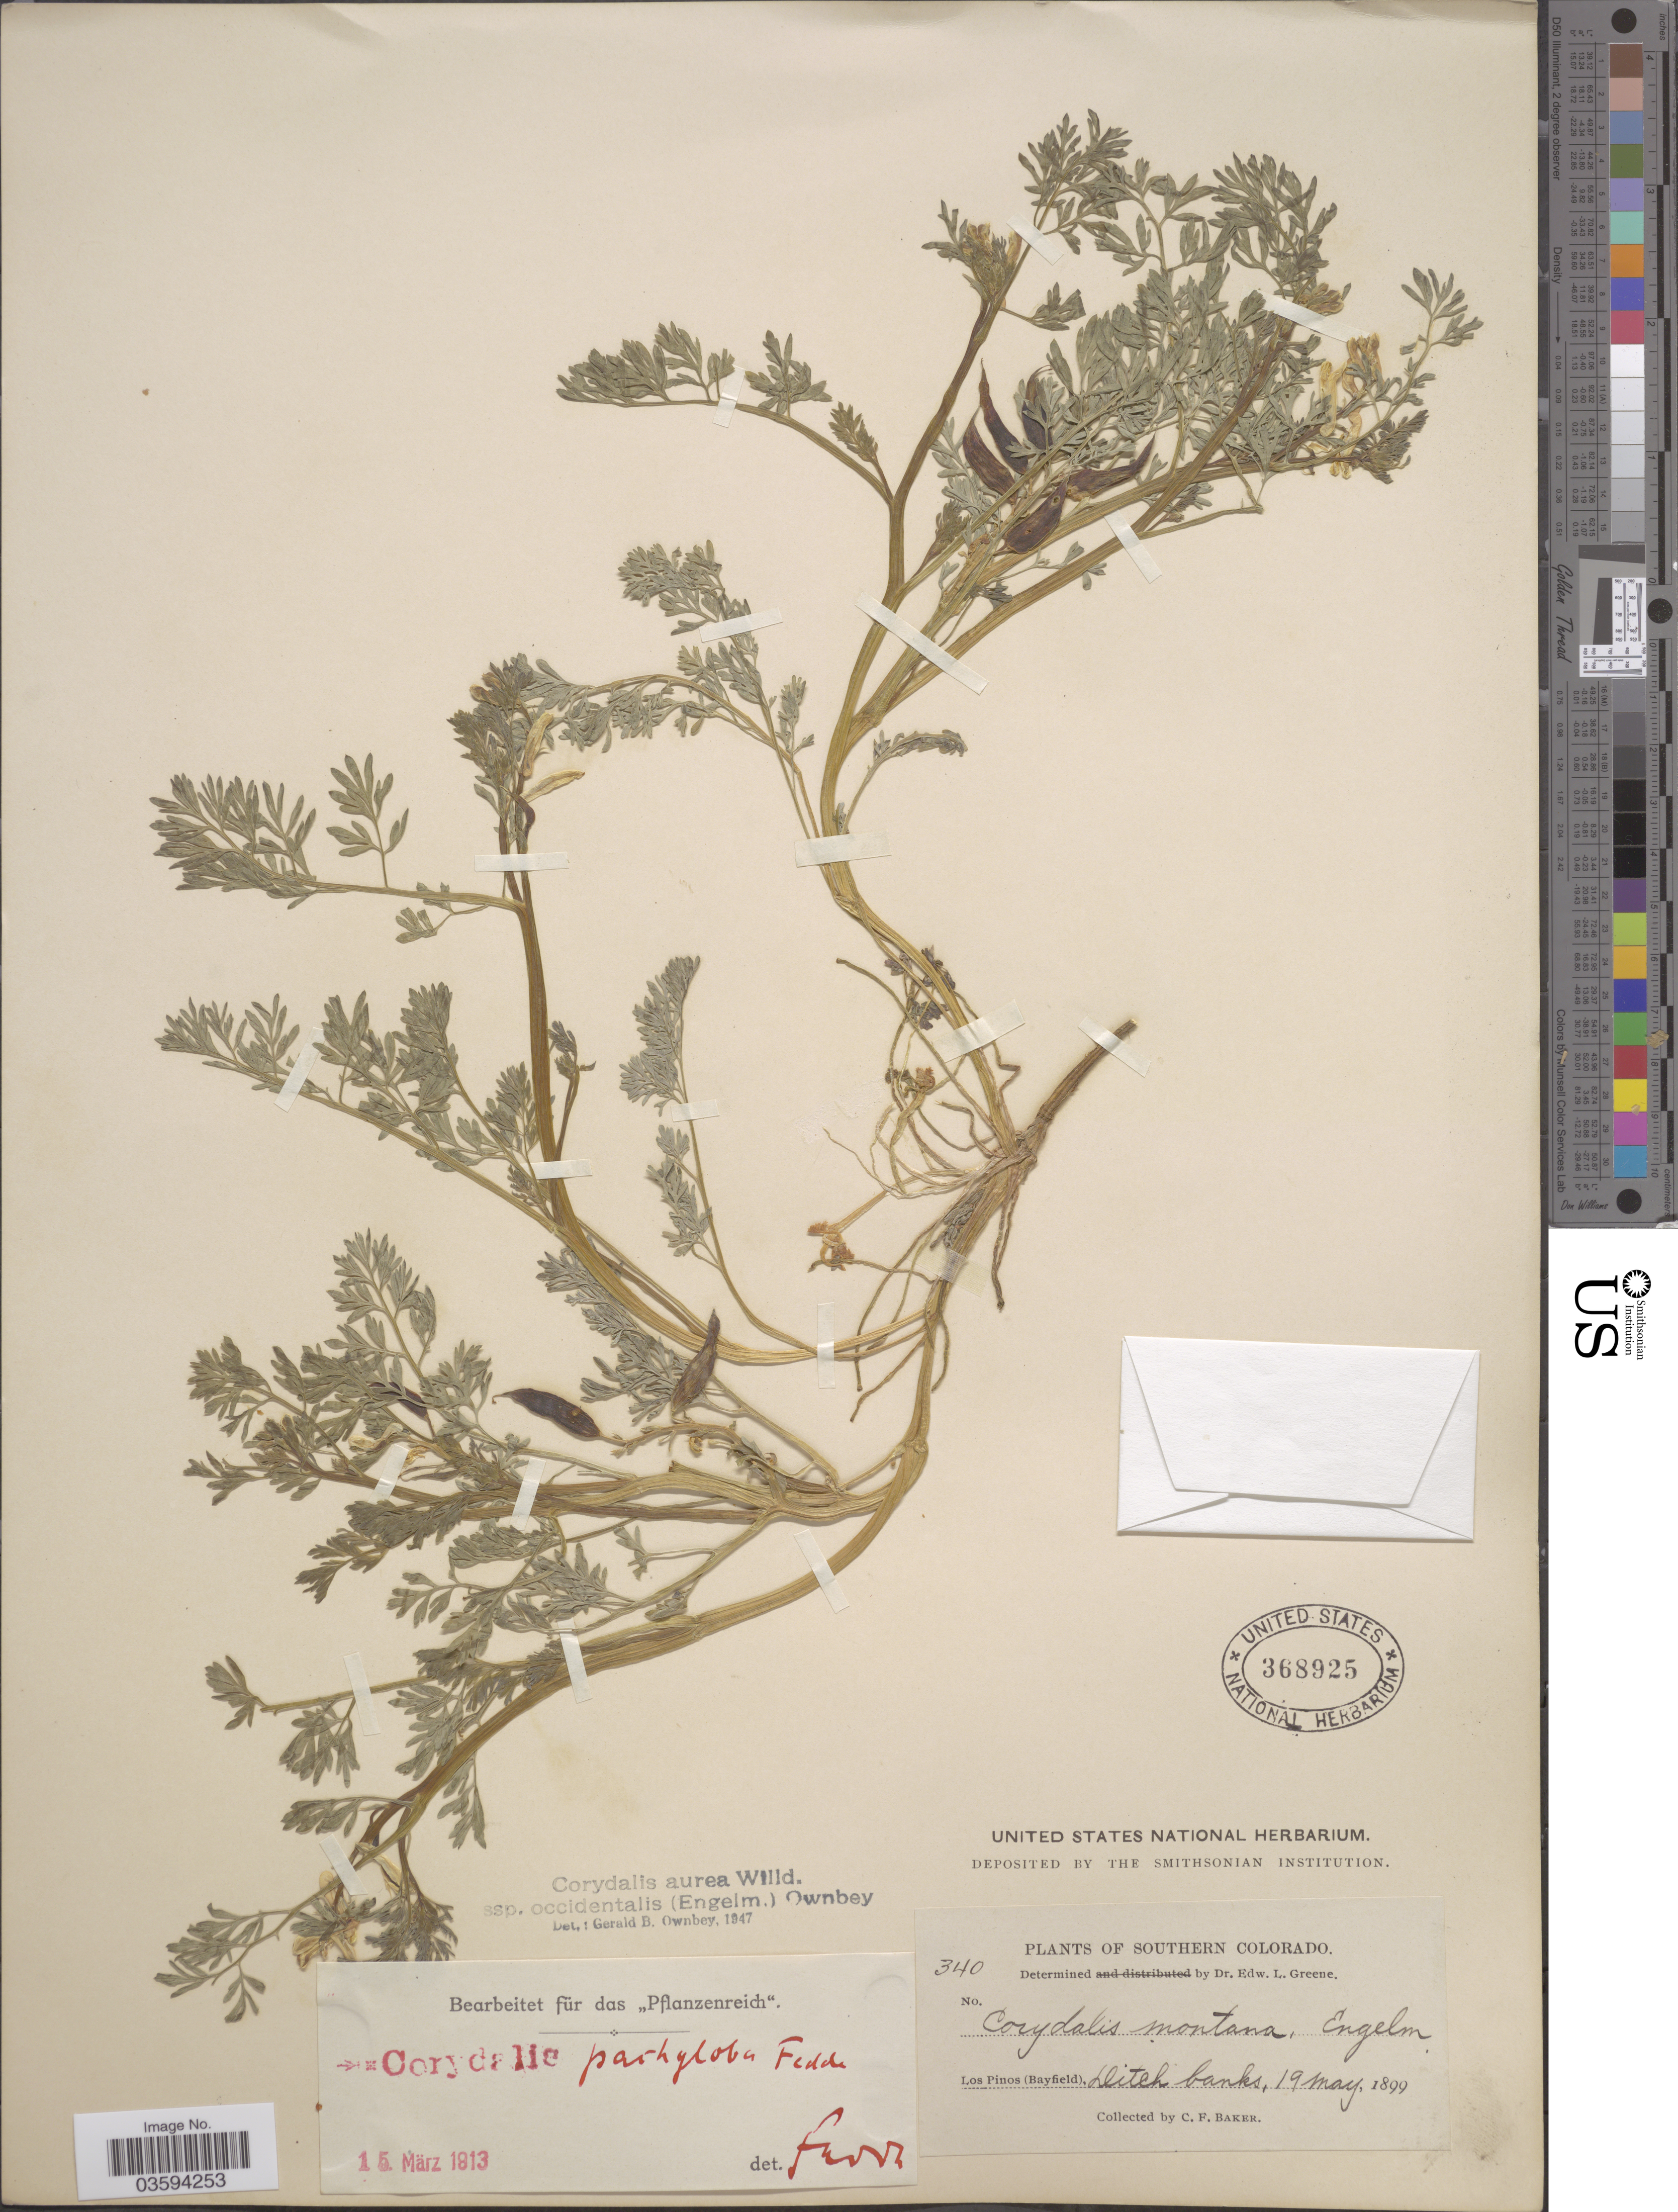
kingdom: Plantae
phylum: Tracheophyta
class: Magnoliopsida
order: Ranunculales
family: Papaveraceae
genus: Corydalis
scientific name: Corydalis aurea subsp. occidentalis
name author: Willd.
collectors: C. F. Baker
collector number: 340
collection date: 1899-05-19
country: United States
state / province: Colorado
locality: Southern Colorado. Los Pinos (Bayfield), Ditch banks.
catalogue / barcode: US 368925